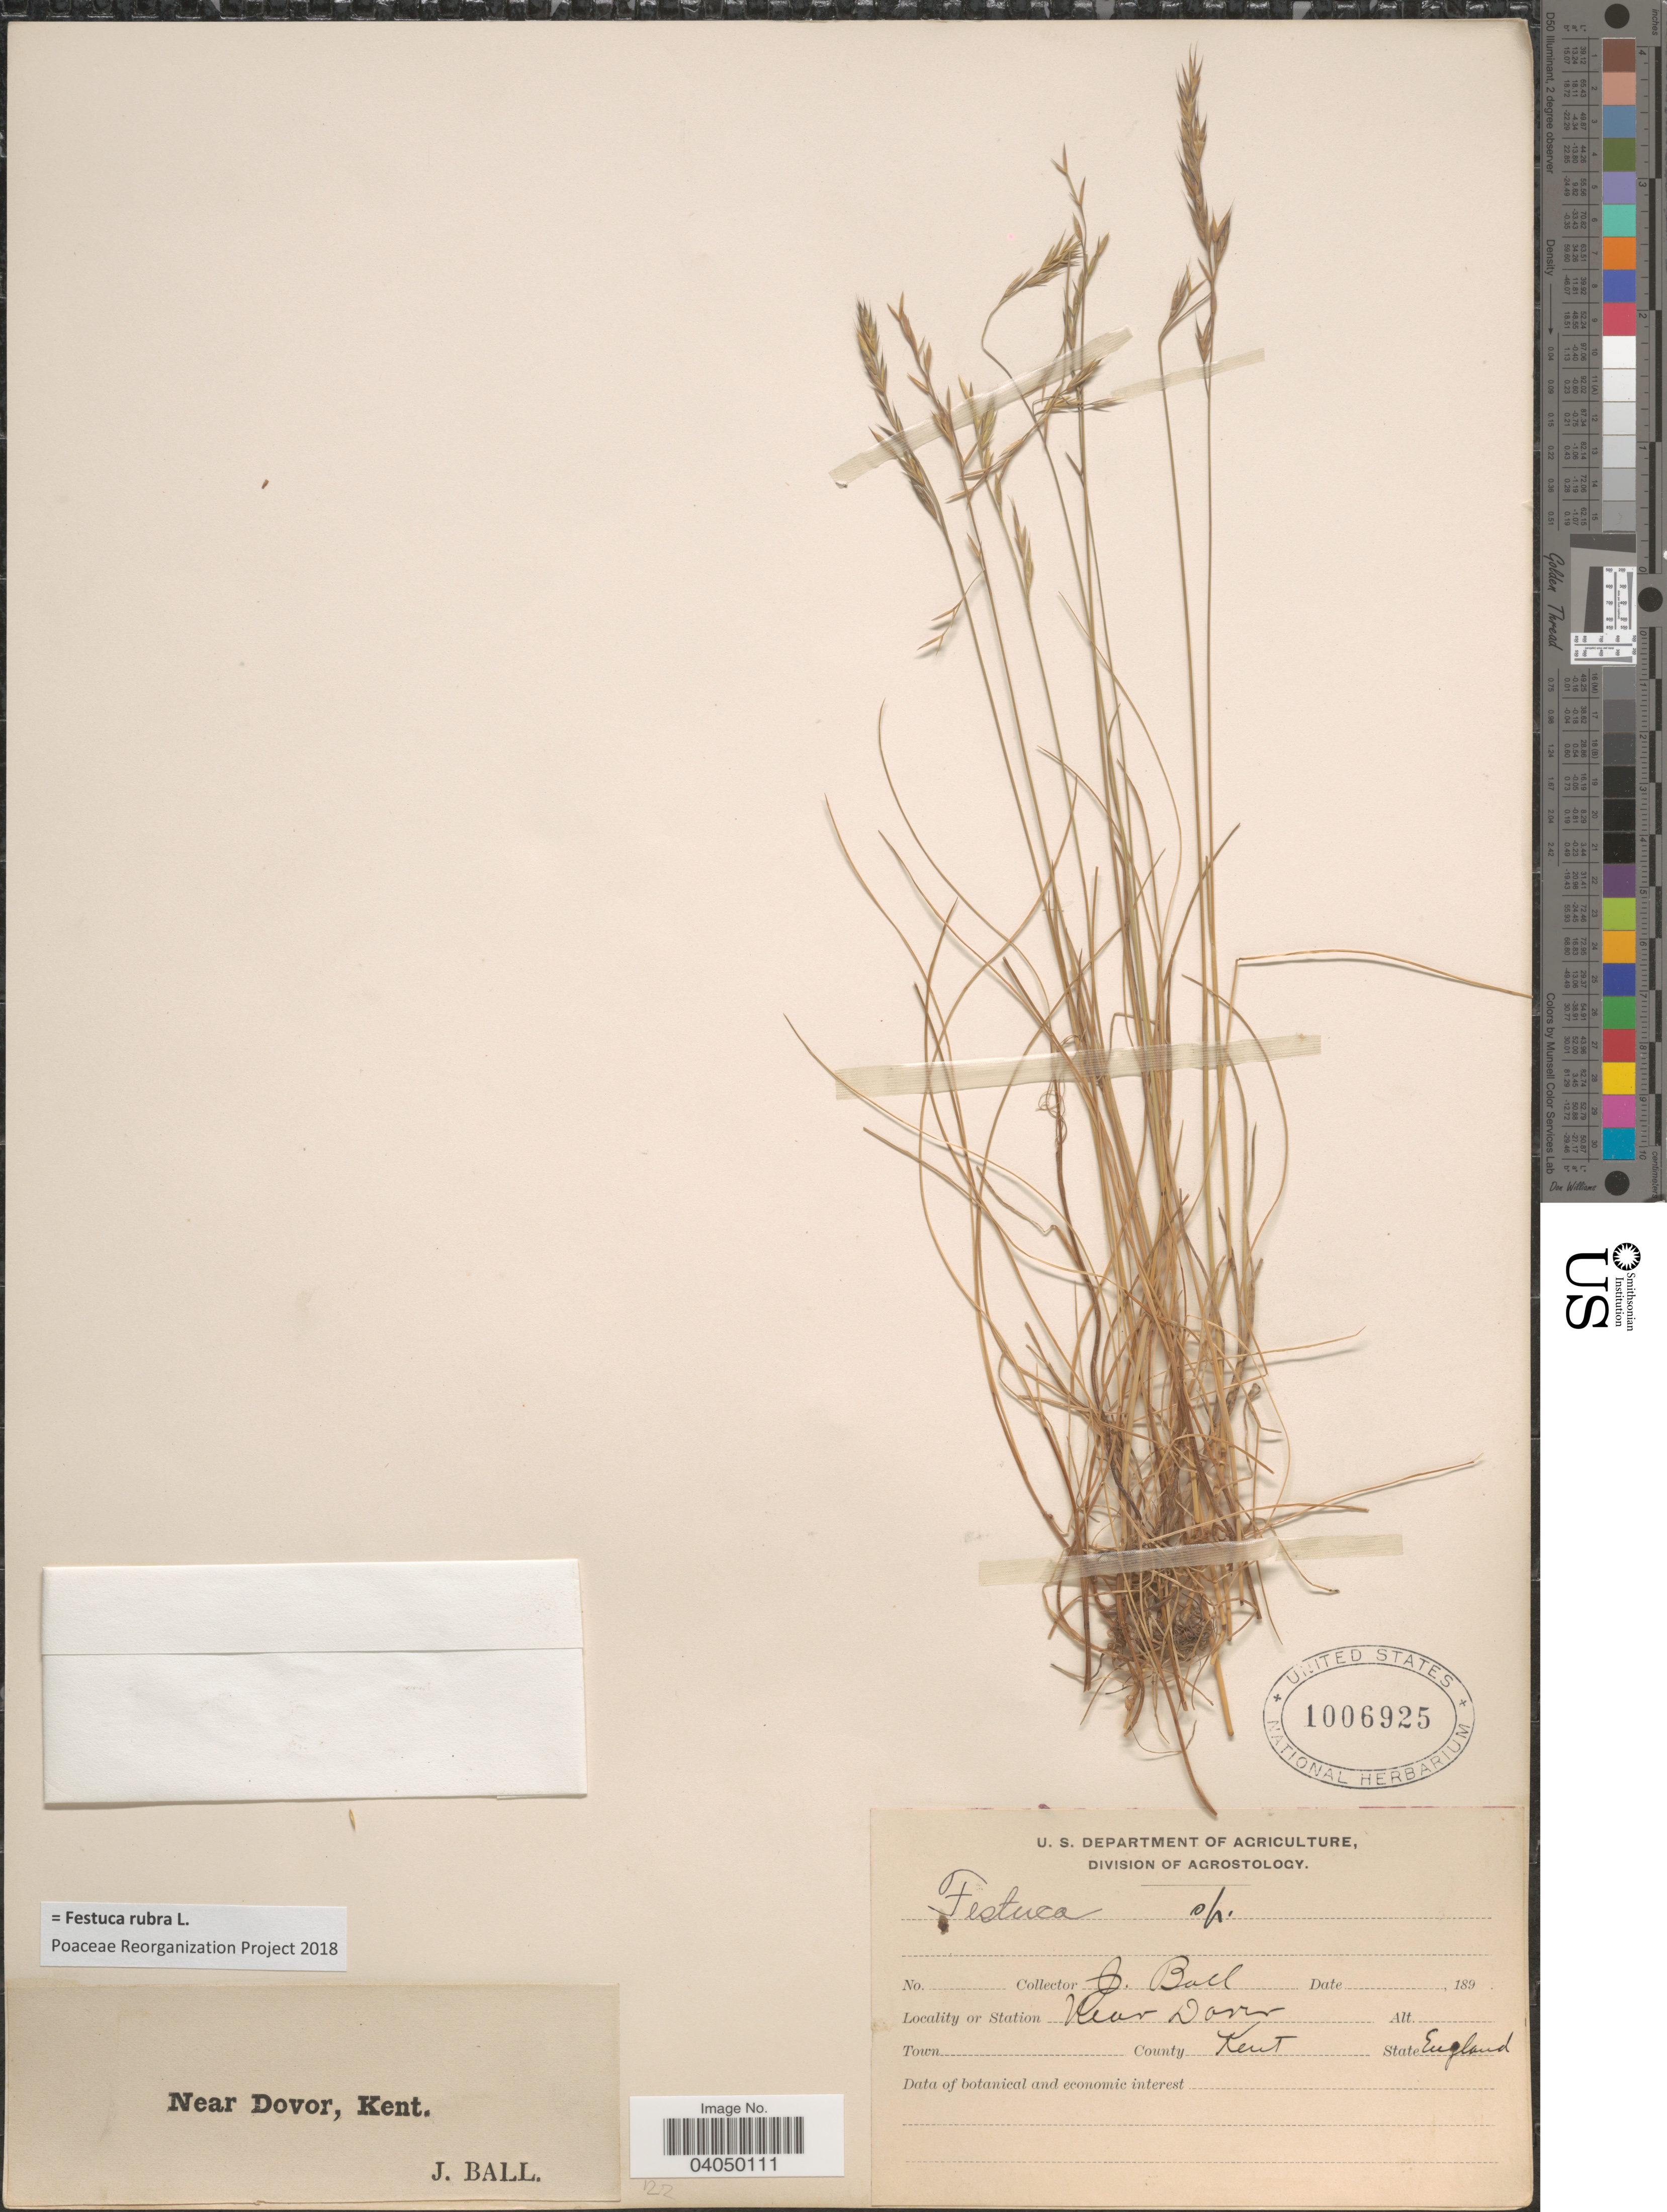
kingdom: Plantae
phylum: Tracheophyta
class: Liliopsida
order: Poales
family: Poaceae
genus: Festuca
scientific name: Festuca rubra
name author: L.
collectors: J. Ball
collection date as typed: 189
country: United Kingdom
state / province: England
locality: Near Dovor, County Kent.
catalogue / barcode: US 1006925